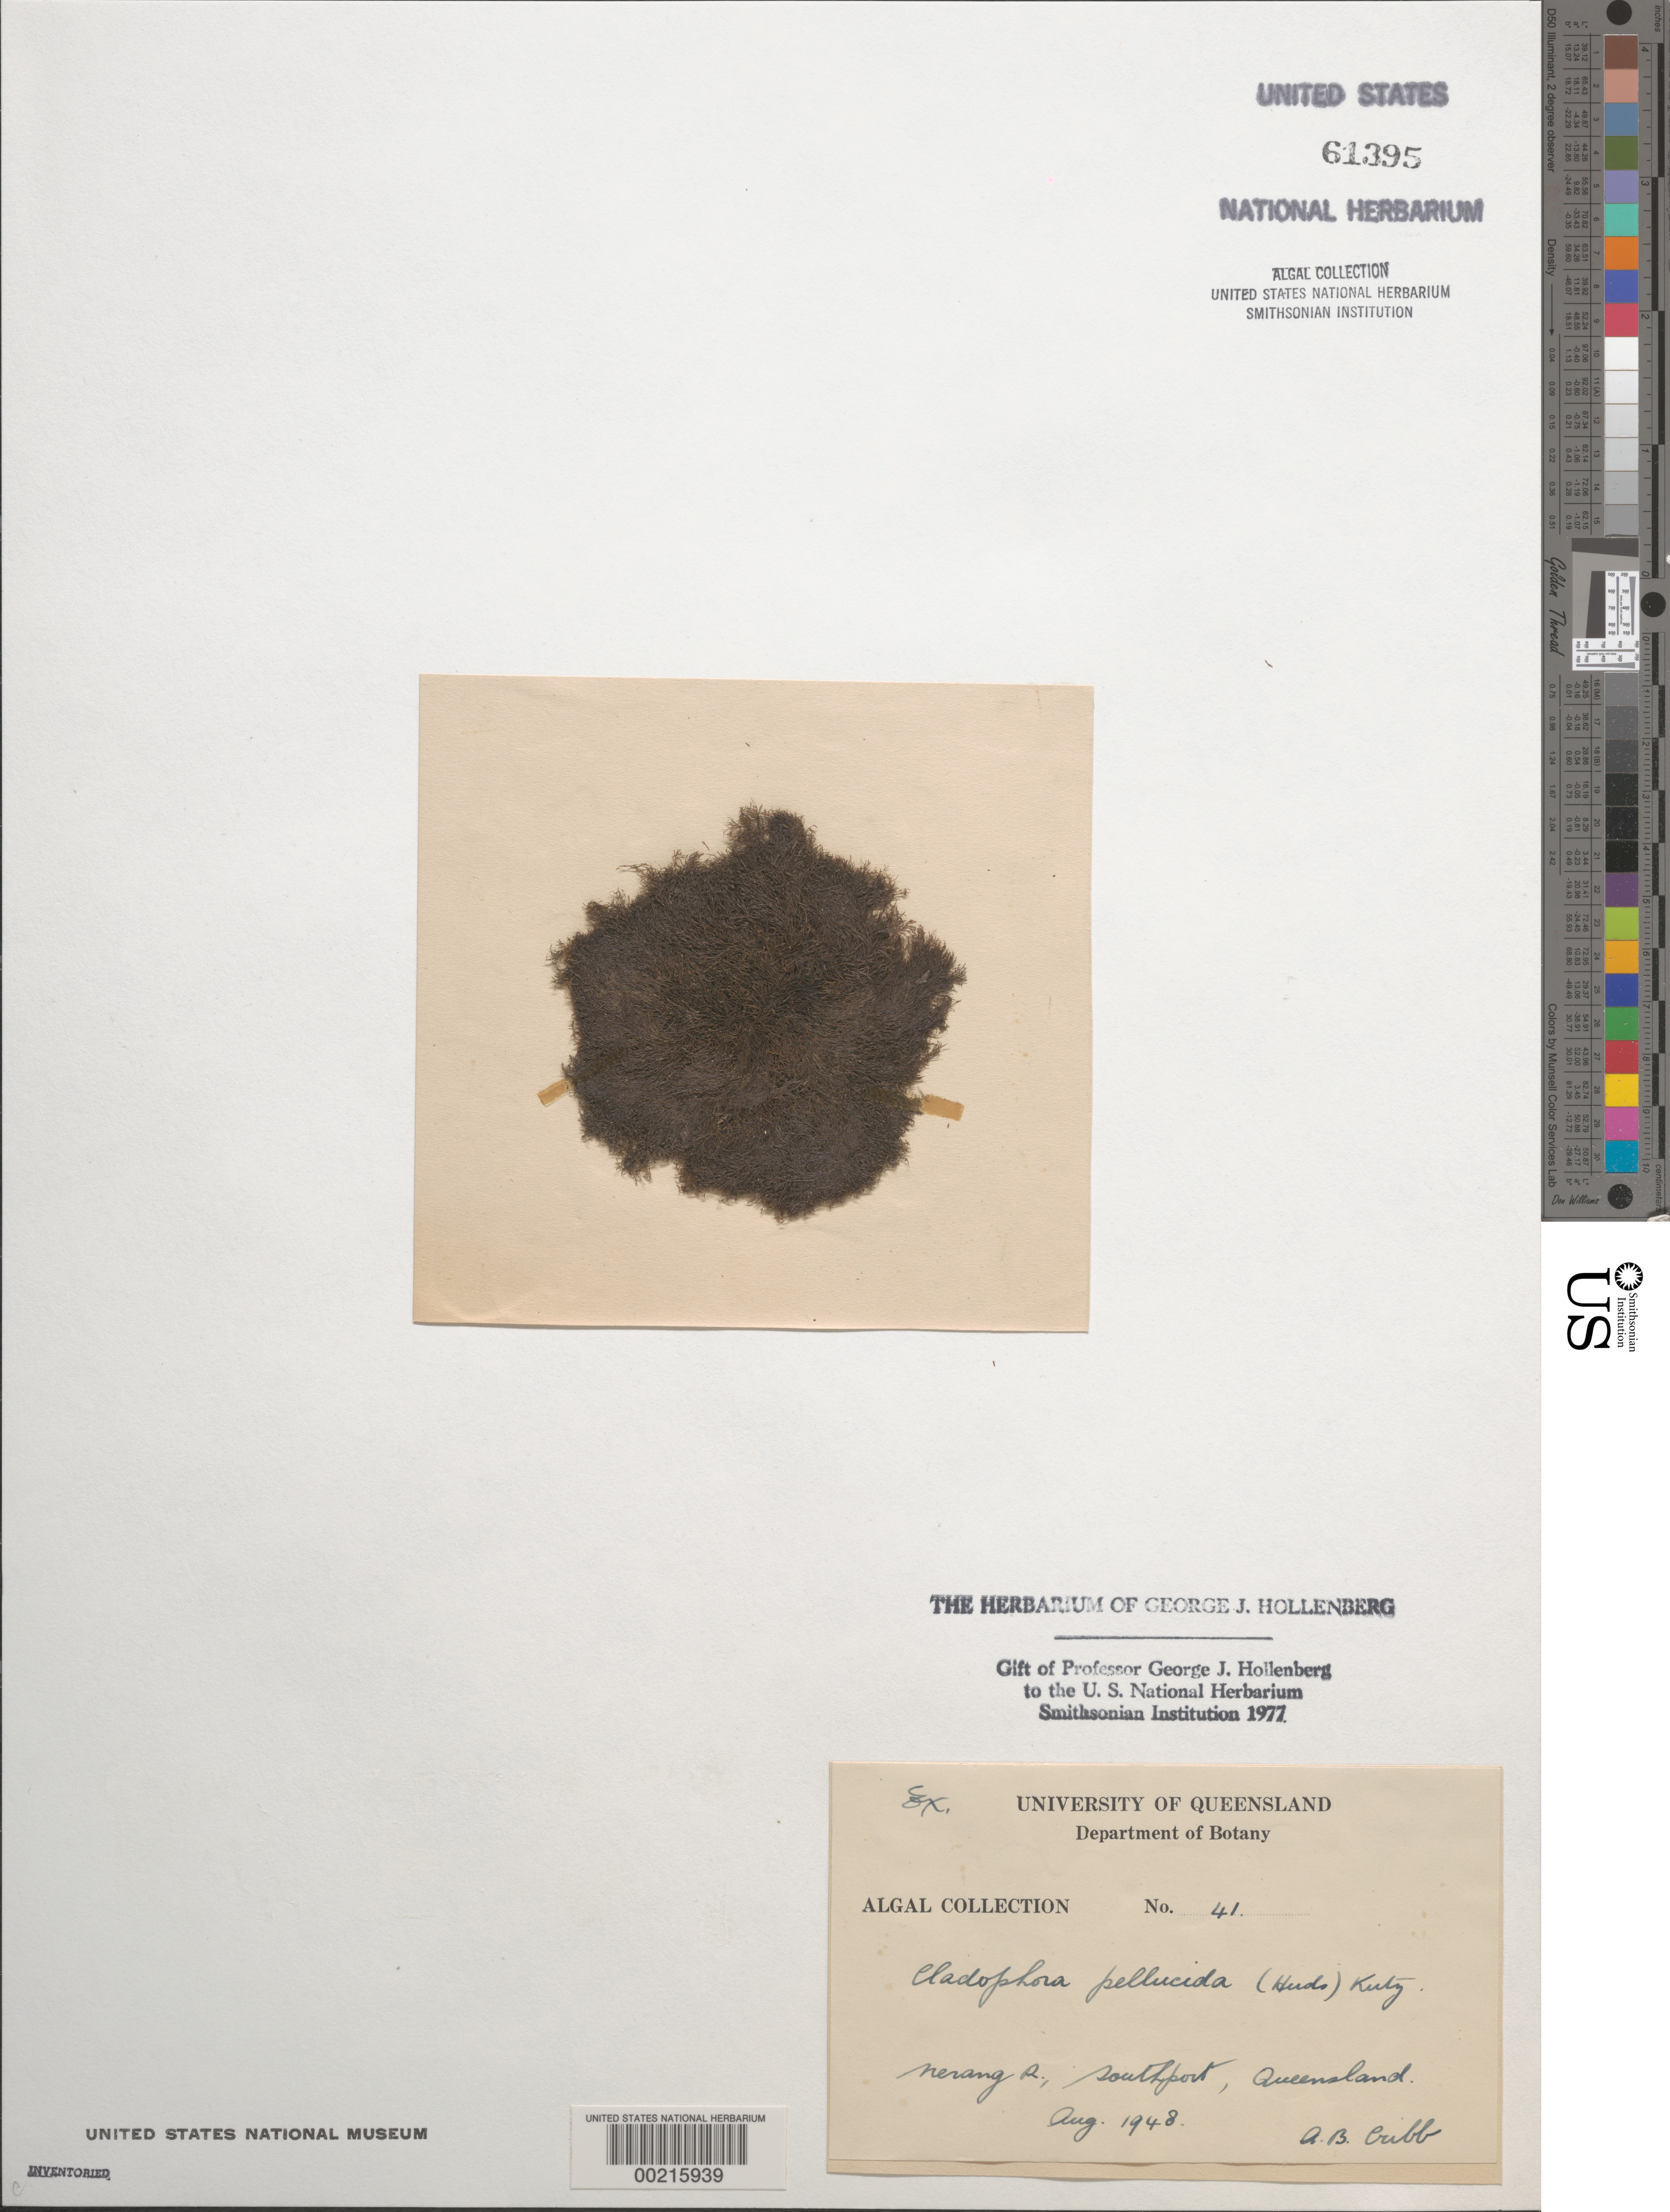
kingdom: Plantae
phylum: Chlorophyta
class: Ulvophyceae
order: Cladophorales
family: Cladophoraceae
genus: Lychaete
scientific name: Lychaete pellucida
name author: (Hudson) M.J. Wynne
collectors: A. Cribb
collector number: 41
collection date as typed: Aug 1948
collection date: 1948-08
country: Australia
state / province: Queensland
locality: Southport, Nerang River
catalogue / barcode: US 61395